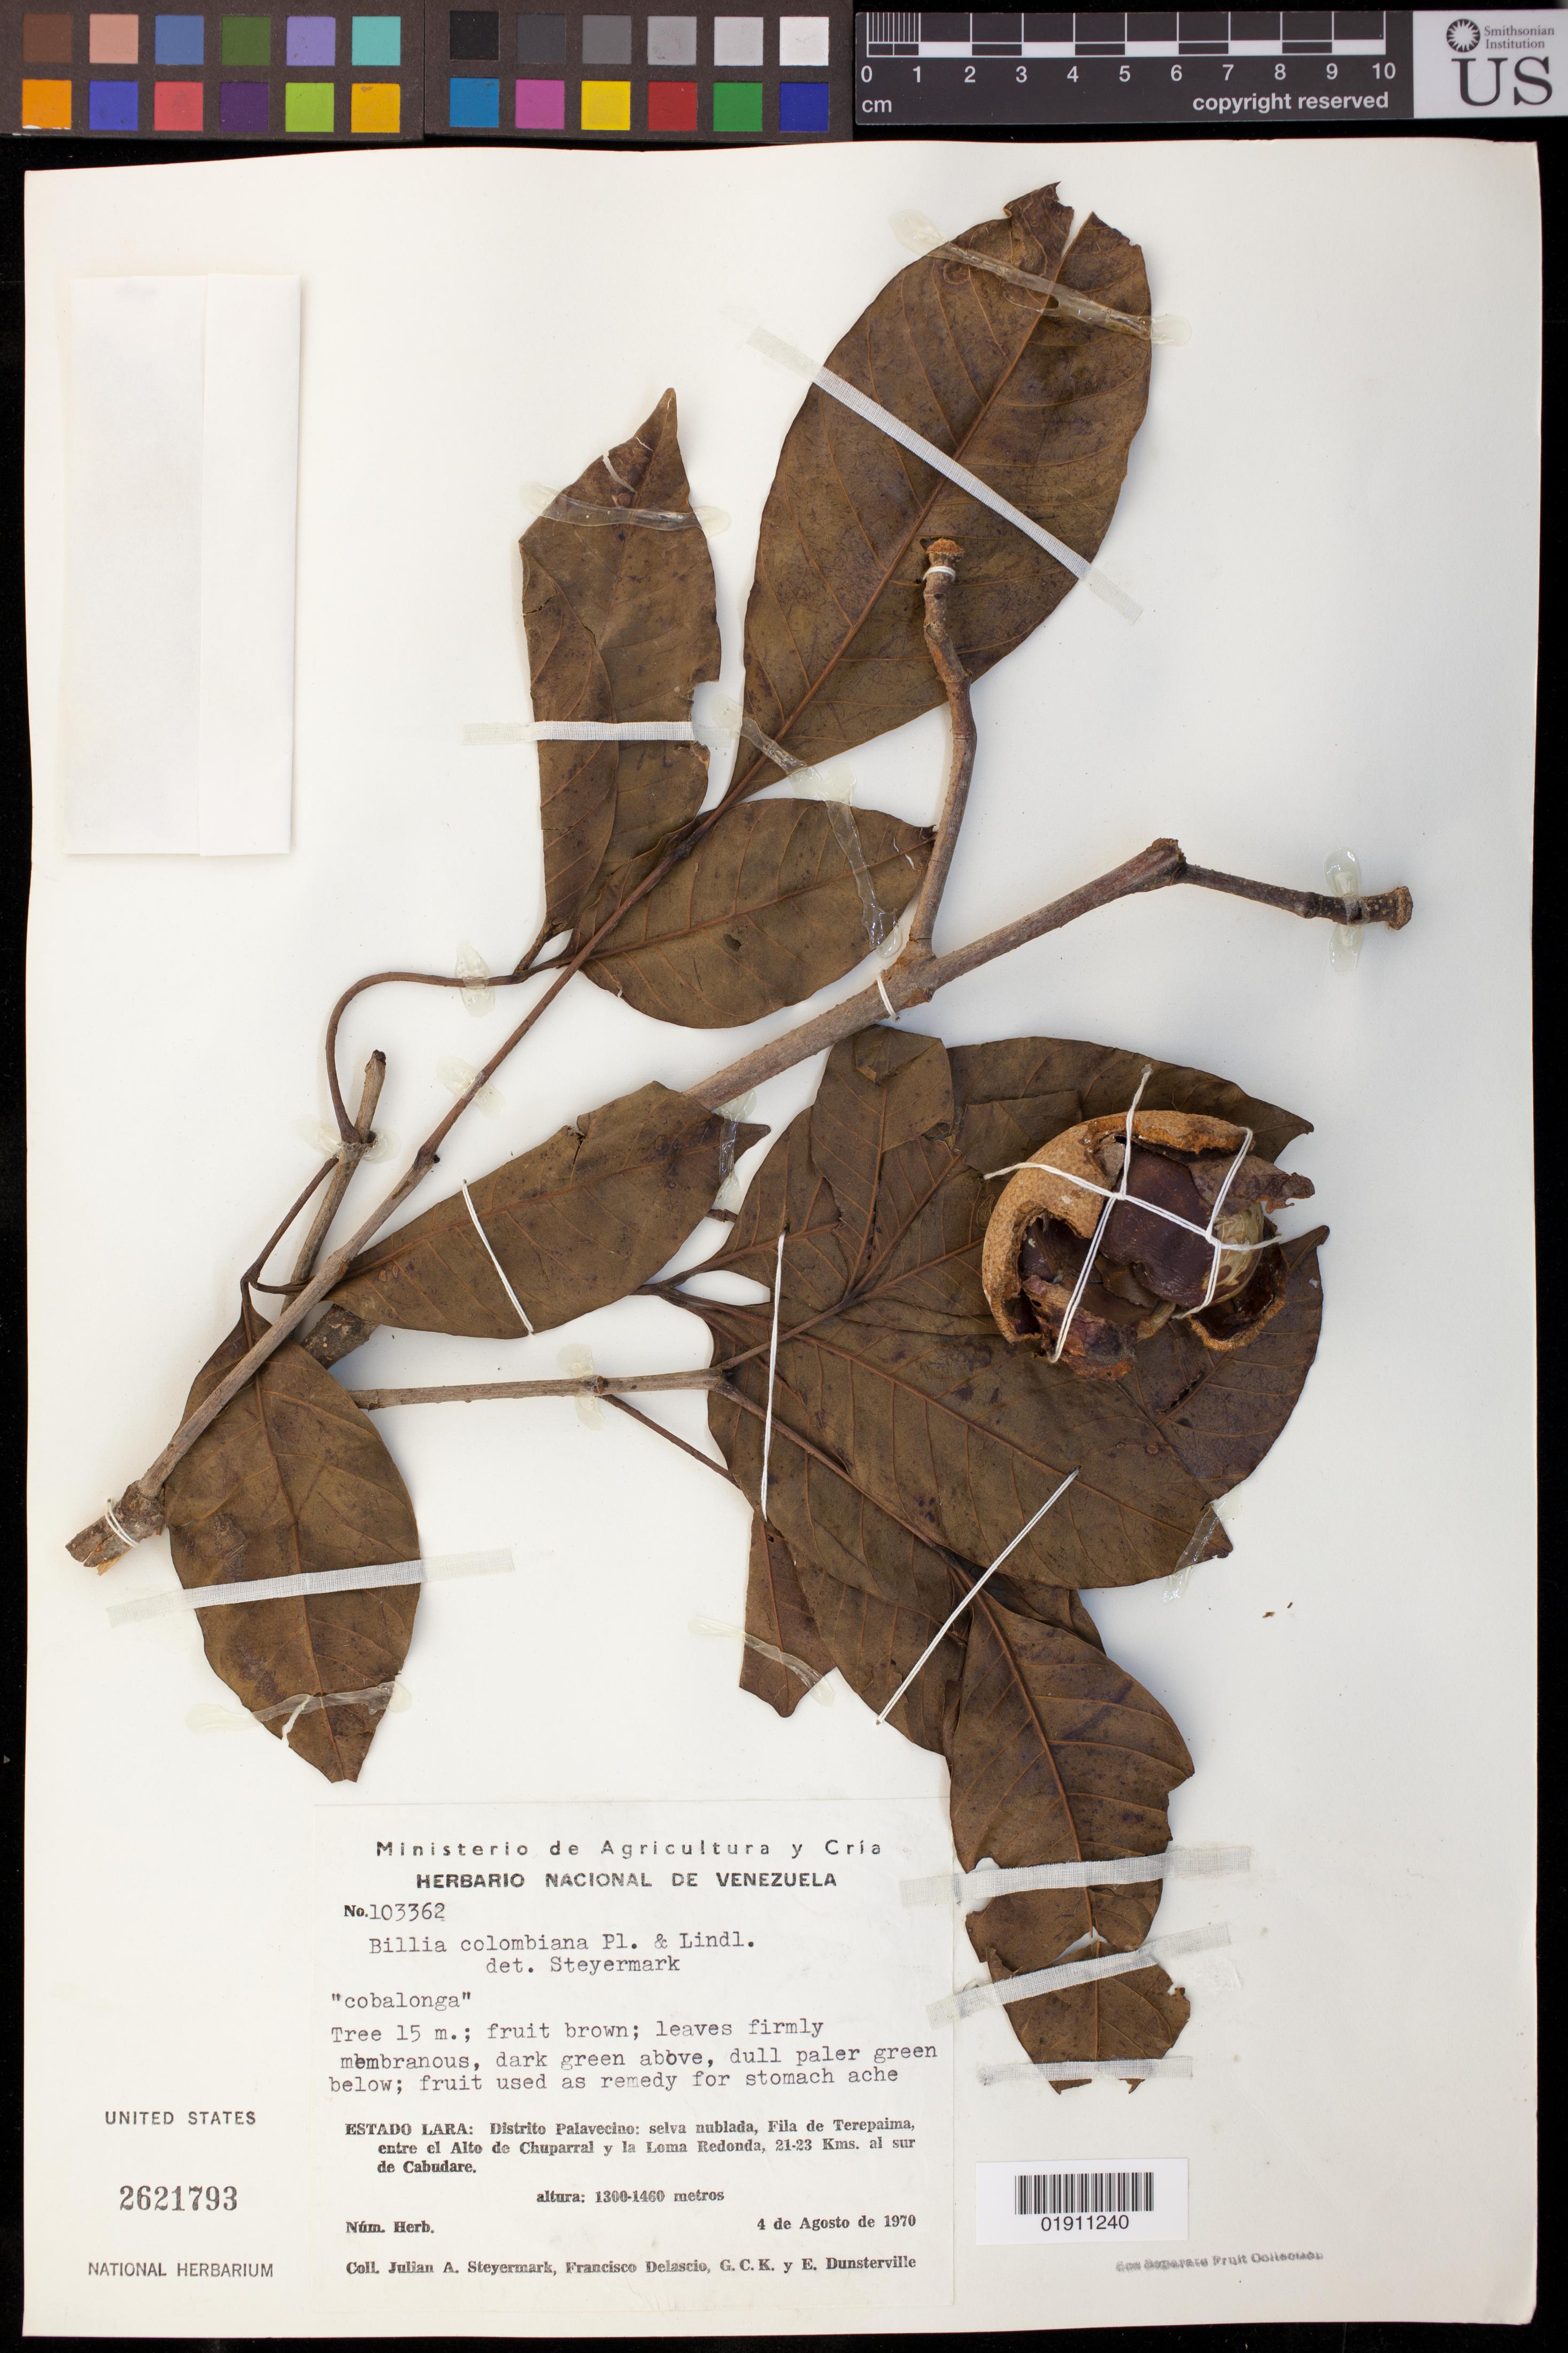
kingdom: Plantae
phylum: Tracheophyta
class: Magnoliopsida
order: Sapindales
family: Sapindaceae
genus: Billia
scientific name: Billia rosea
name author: (Planch. & Linden) C. Ulloa & P.M. Jørg.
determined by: Acevedo-Rodríguez, P., (BOT), Smithsonian Institution - National Museum of Natural History (UNITED STATES)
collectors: J. Steyermark, F. Delascio C., E. Dunsterville & G. C. K. Dunsterville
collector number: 103362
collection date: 1970-08-04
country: Venezuela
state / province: Lara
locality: Distrito Palavecino: selva nublada, Fila de Terepaima, entre el Alto de Chuparral y la Loma Redonda, 21-23 Kms. al sur de Cabudare.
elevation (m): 1300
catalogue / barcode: US 2621793